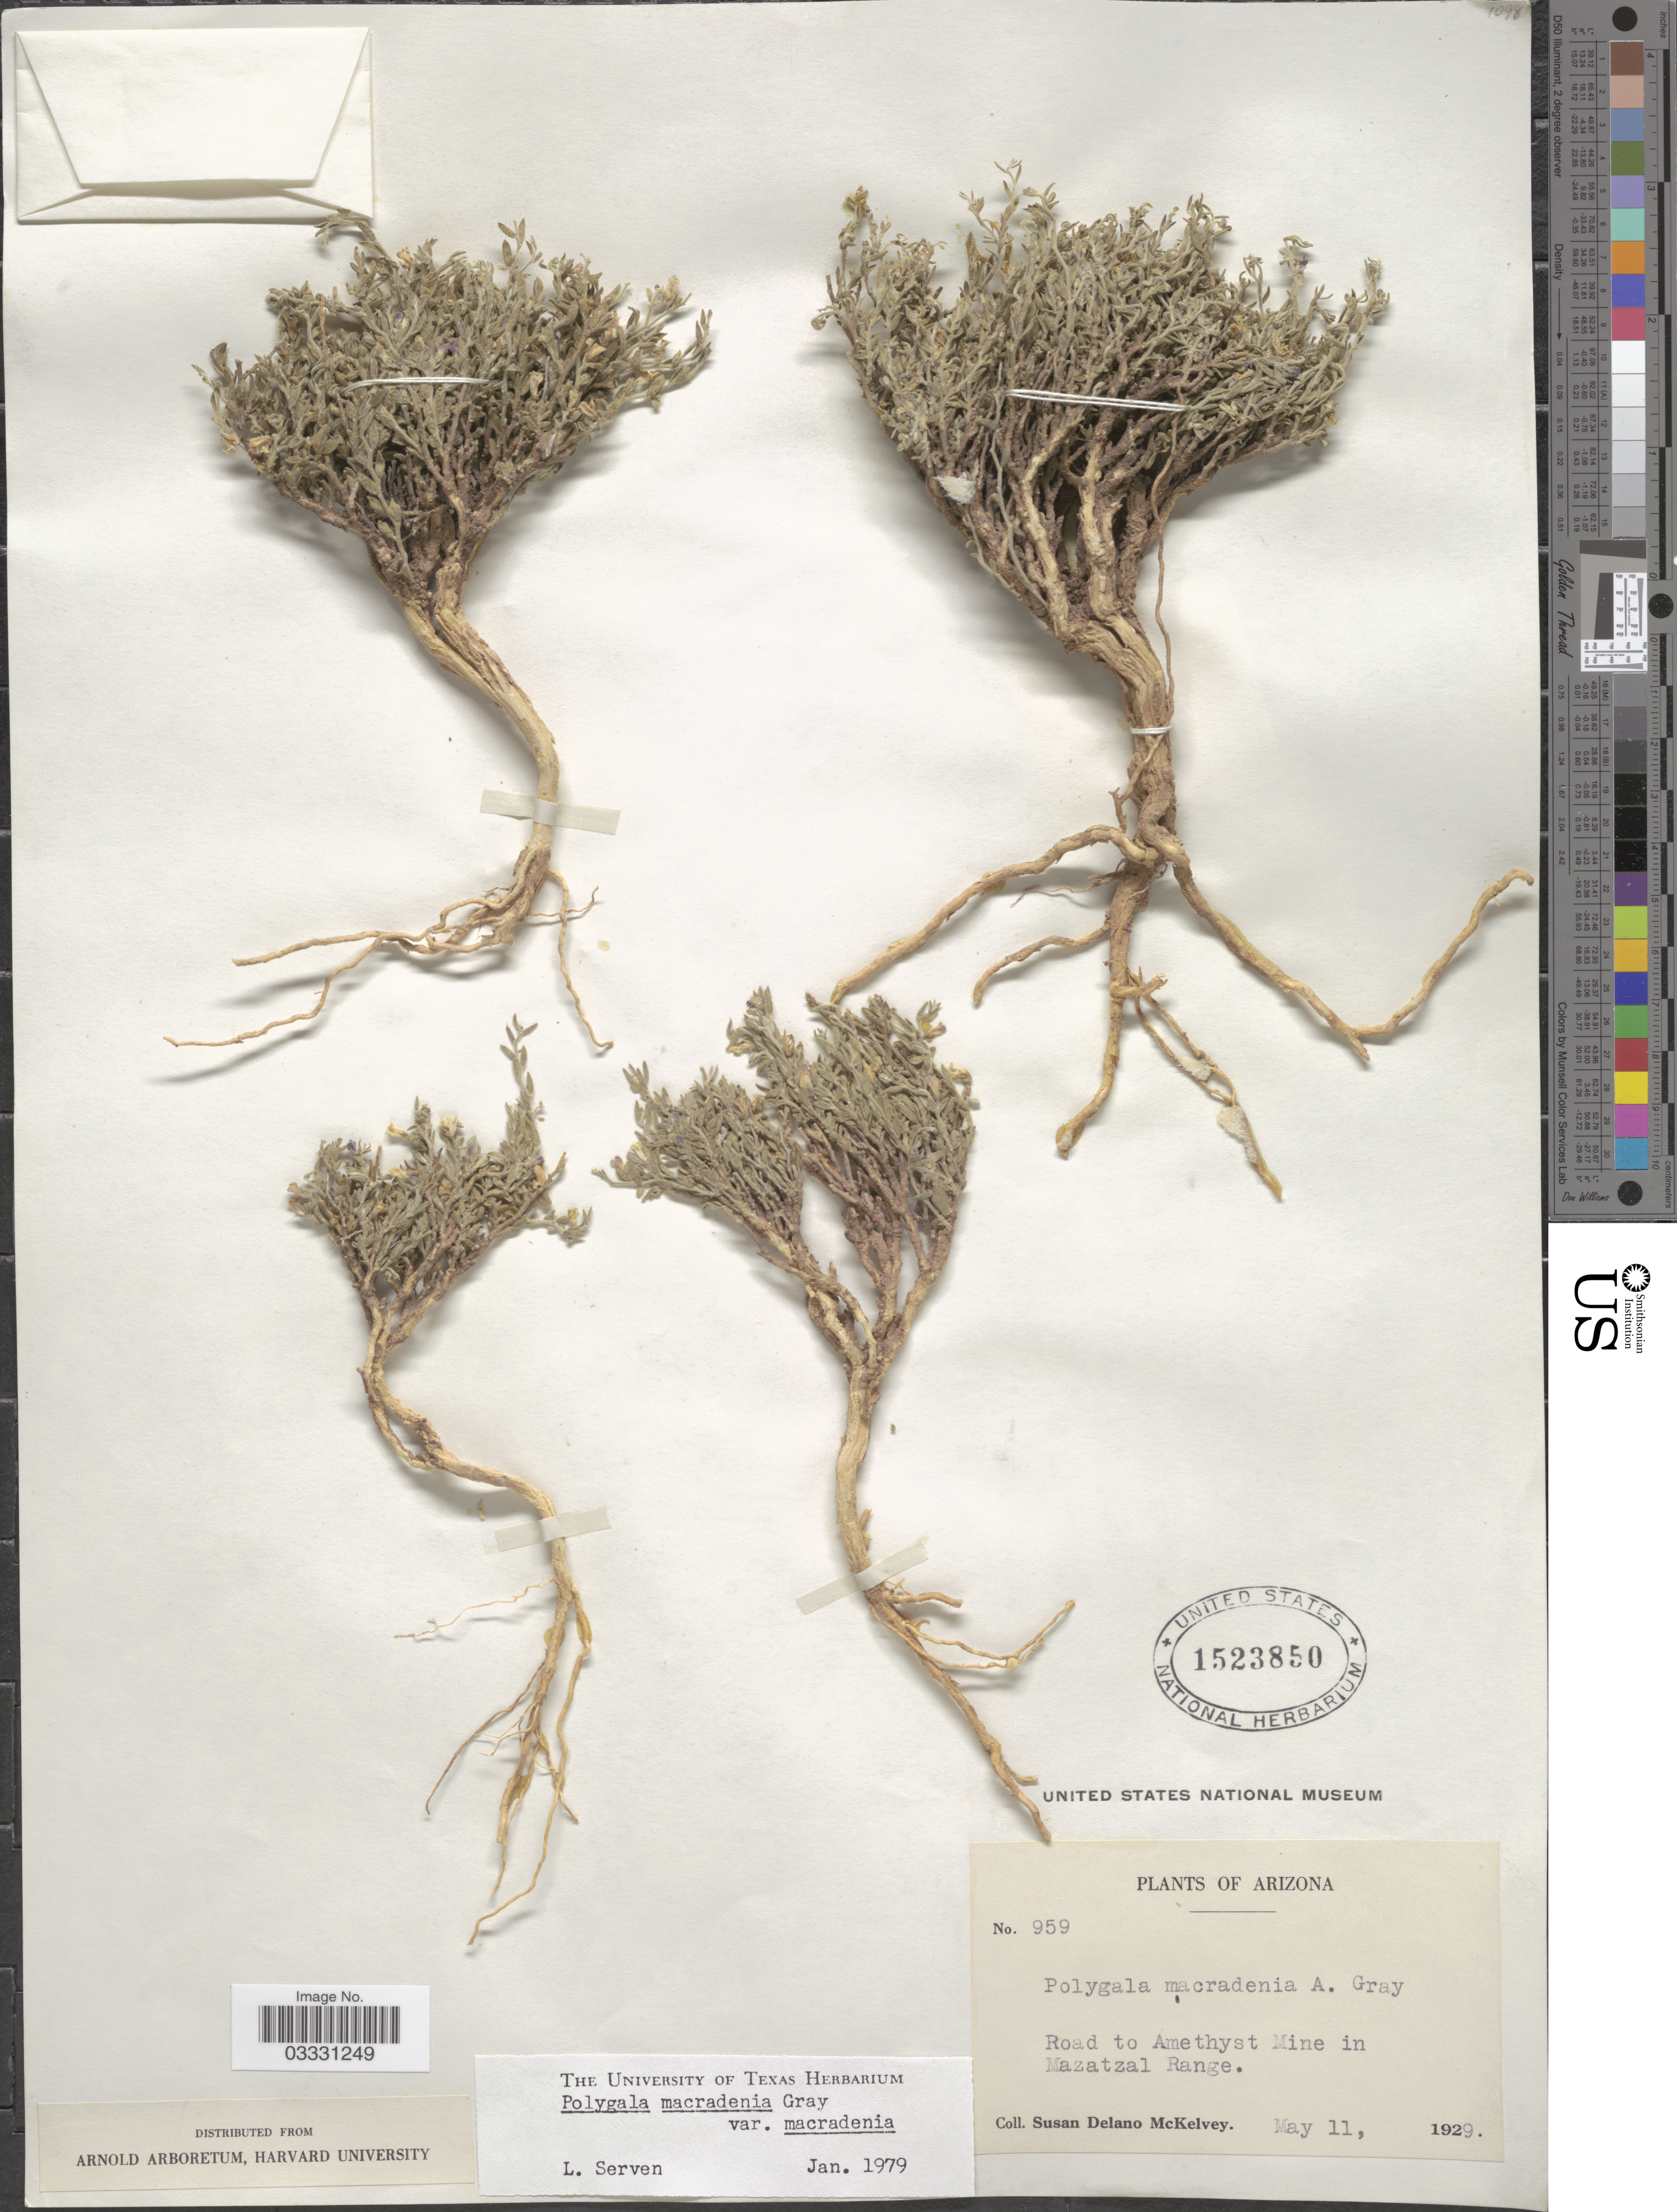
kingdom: Plantae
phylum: Tracheophyta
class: Magnoliopsida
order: Fabales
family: Polygalaceae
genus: Hebecarpa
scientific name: Hebecarpa macradenia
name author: (A. Gray) J.R. Abbott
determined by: Strong, Mark T., (BOT), Smithsonian Institution - National Museum of Natural History (UNITED STATES)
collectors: S. A. McKelvey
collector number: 959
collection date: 1929-05-11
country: United States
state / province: Arizona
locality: Road to Amethyst Mine in Mazatzal Range.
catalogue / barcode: US 1523850